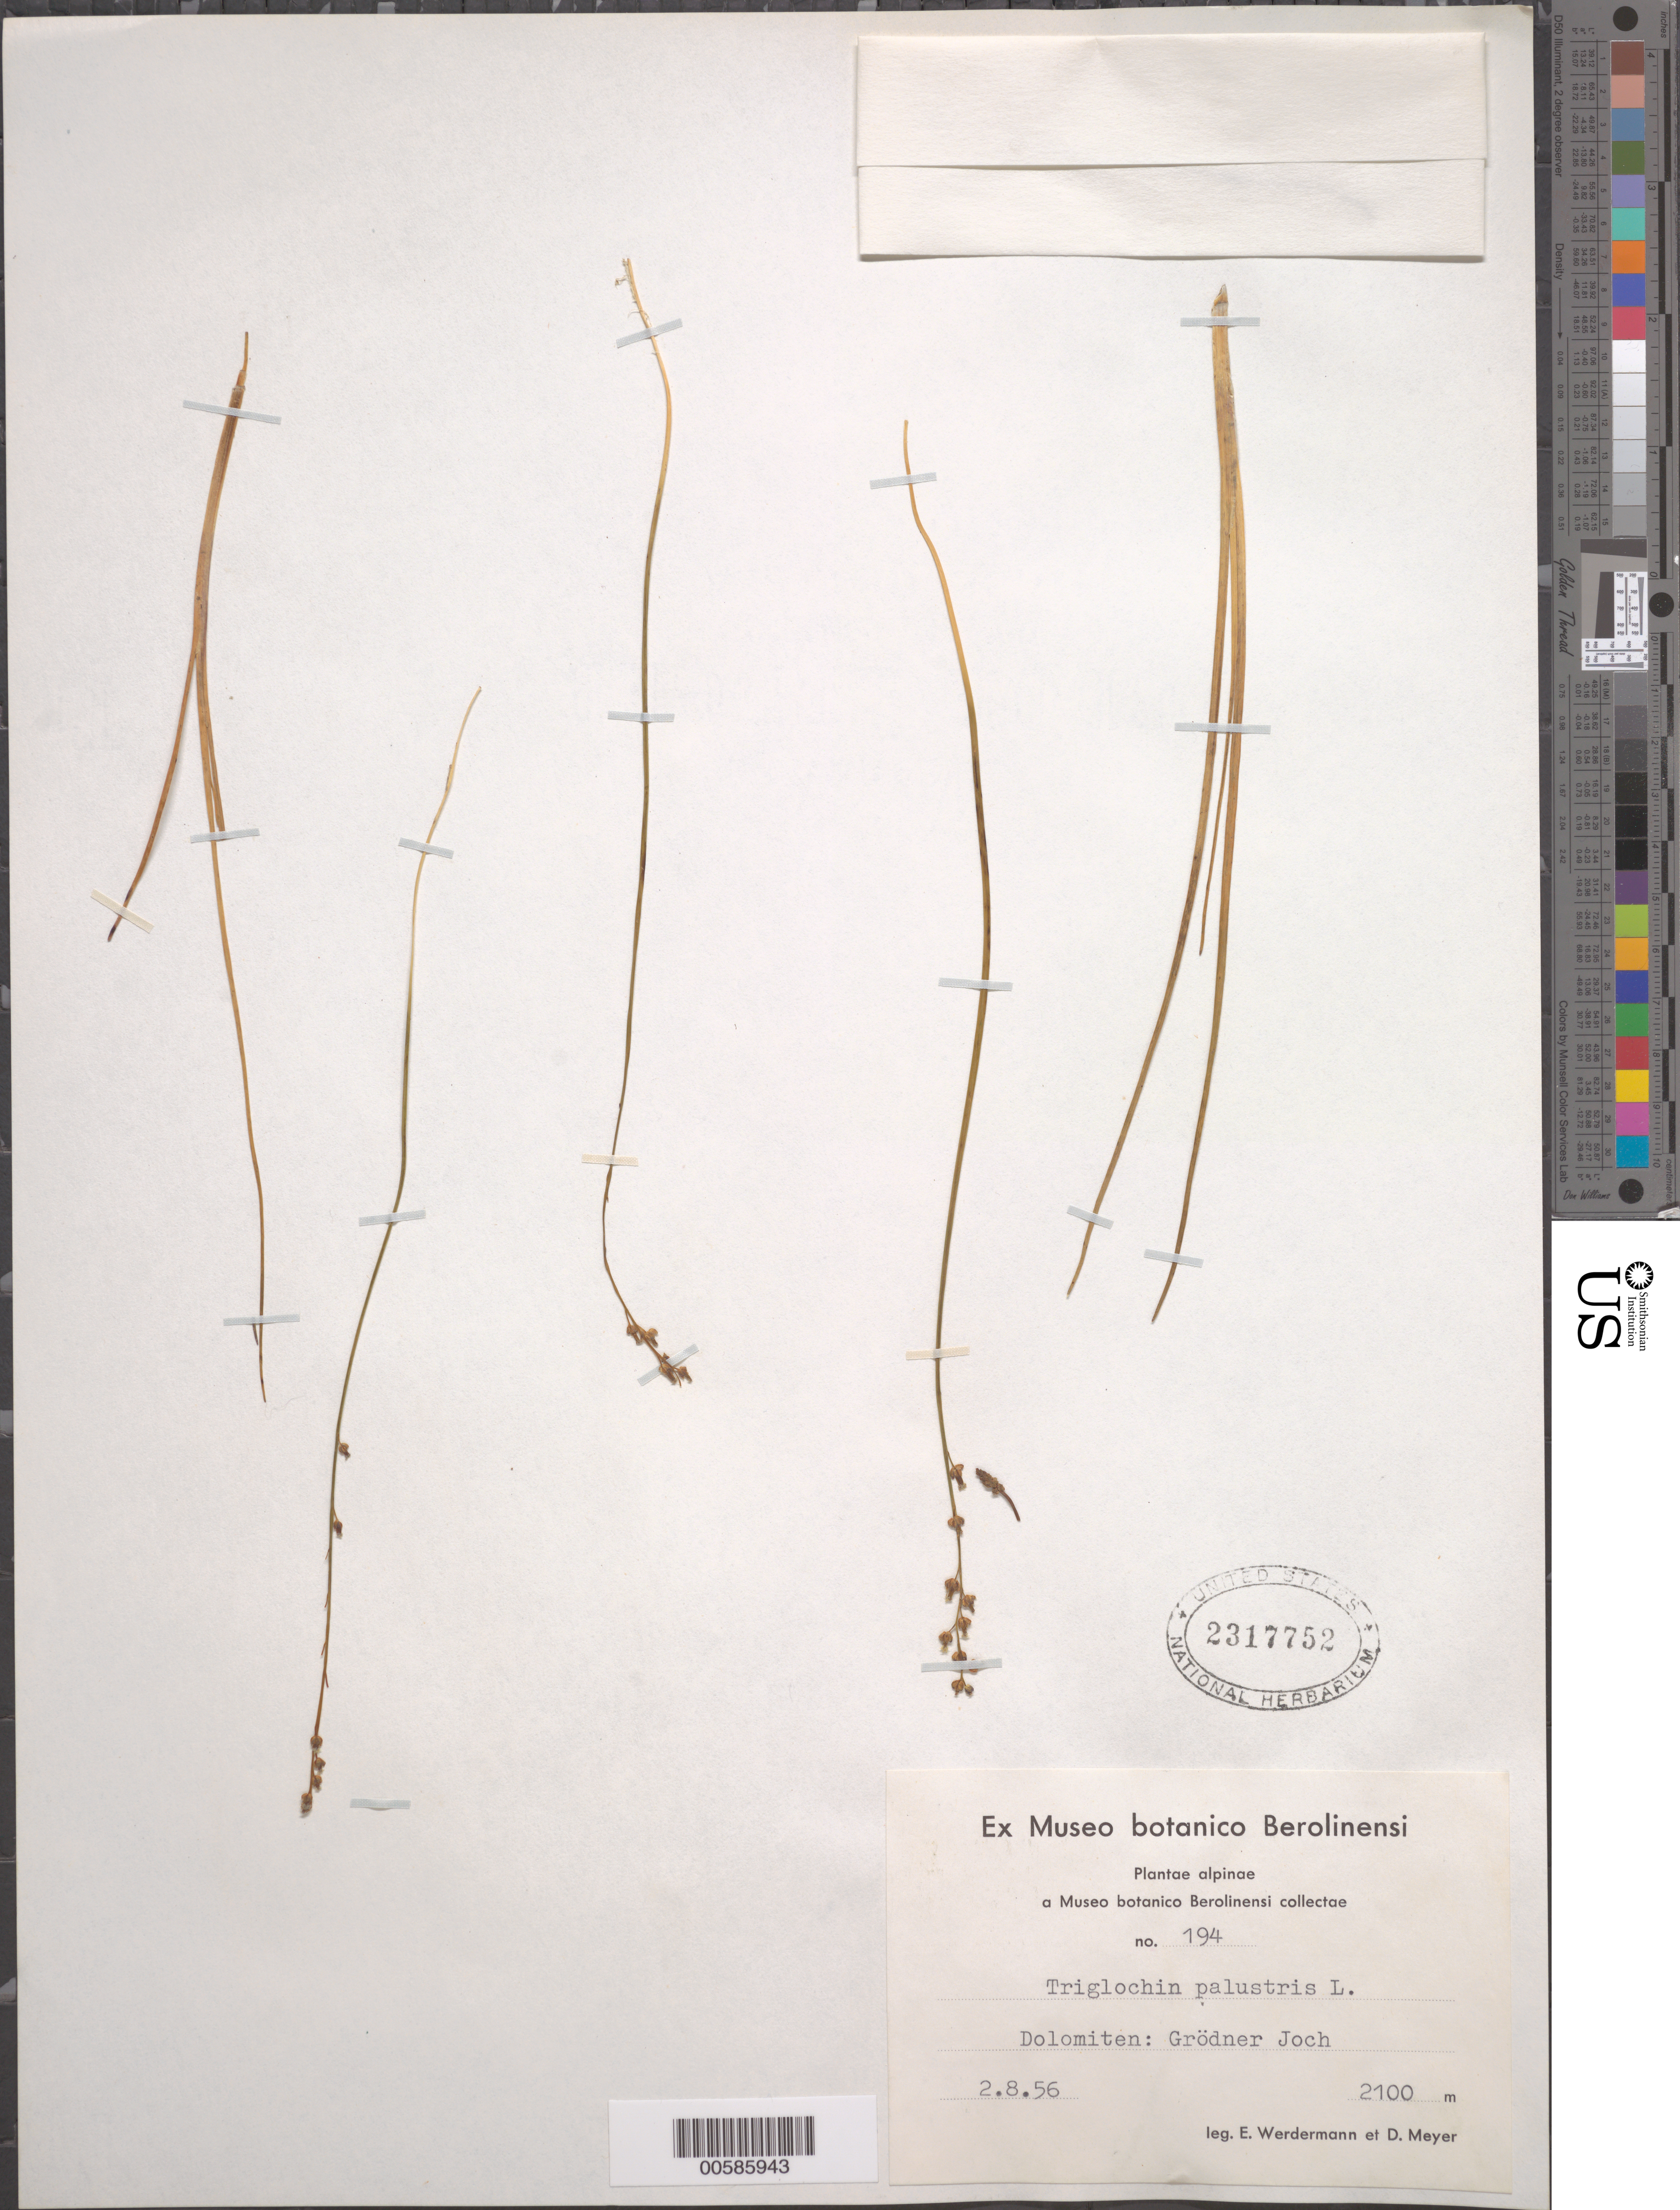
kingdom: Plantae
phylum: Tracheophyta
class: Liliopsida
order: Alismatales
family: Juncaginaceae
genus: Triglochin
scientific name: Triglochin palustris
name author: L.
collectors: E. Werdermann & D. Meyer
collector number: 194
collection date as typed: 02 Aug 1956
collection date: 1956-08-02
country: Italy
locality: Dolomiten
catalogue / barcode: US 2317752